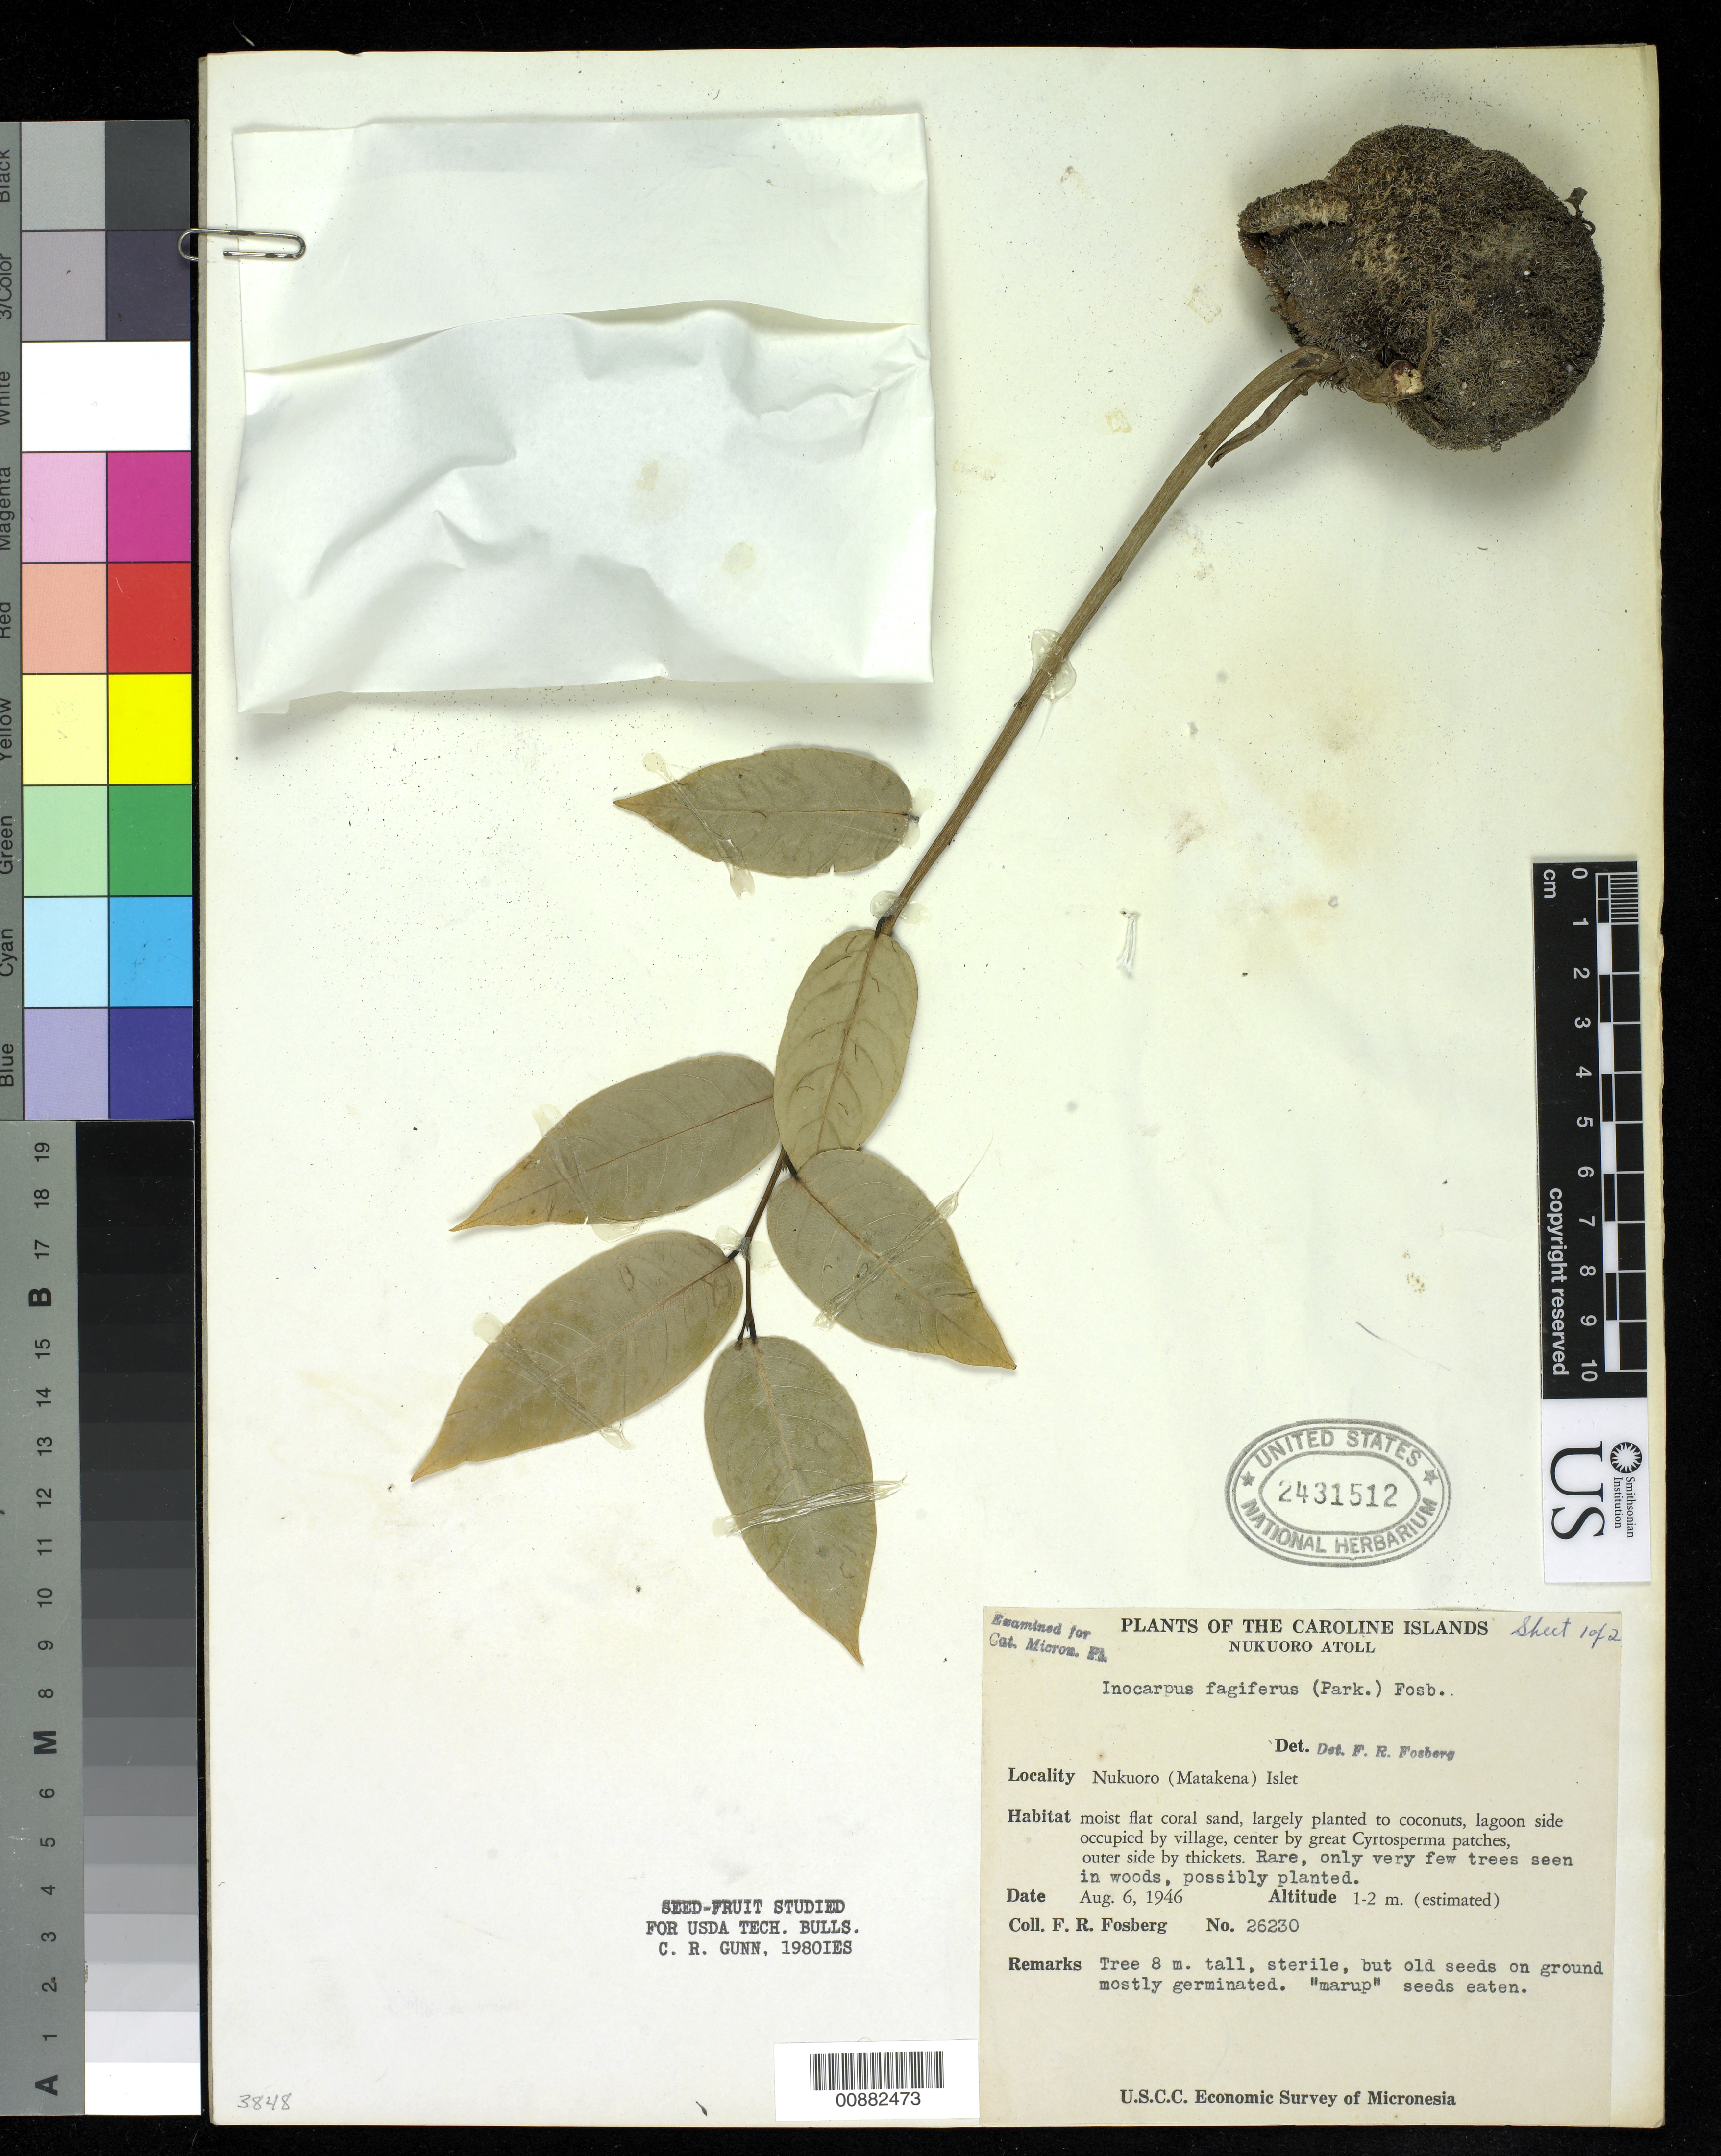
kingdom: Plantae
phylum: Tracheophyta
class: Magnoliopsida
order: Fabales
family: Fabaceae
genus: Inocarpus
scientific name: Inocarpus fagifer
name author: (Parkinson) Fosberg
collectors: F. R. Fosberg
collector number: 26230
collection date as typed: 06 Aug 1946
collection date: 1946-08-06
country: Micronesia, Federated States of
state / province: Pohnpei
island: Nukuoro Atoll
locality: Nukuoro (Matakena) Islet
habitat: Moist flat coral sand, largely planted to coconuts, lagoon side occupied by village, center by great Cytosperma patches.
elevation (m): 1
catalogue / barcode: US 2431512